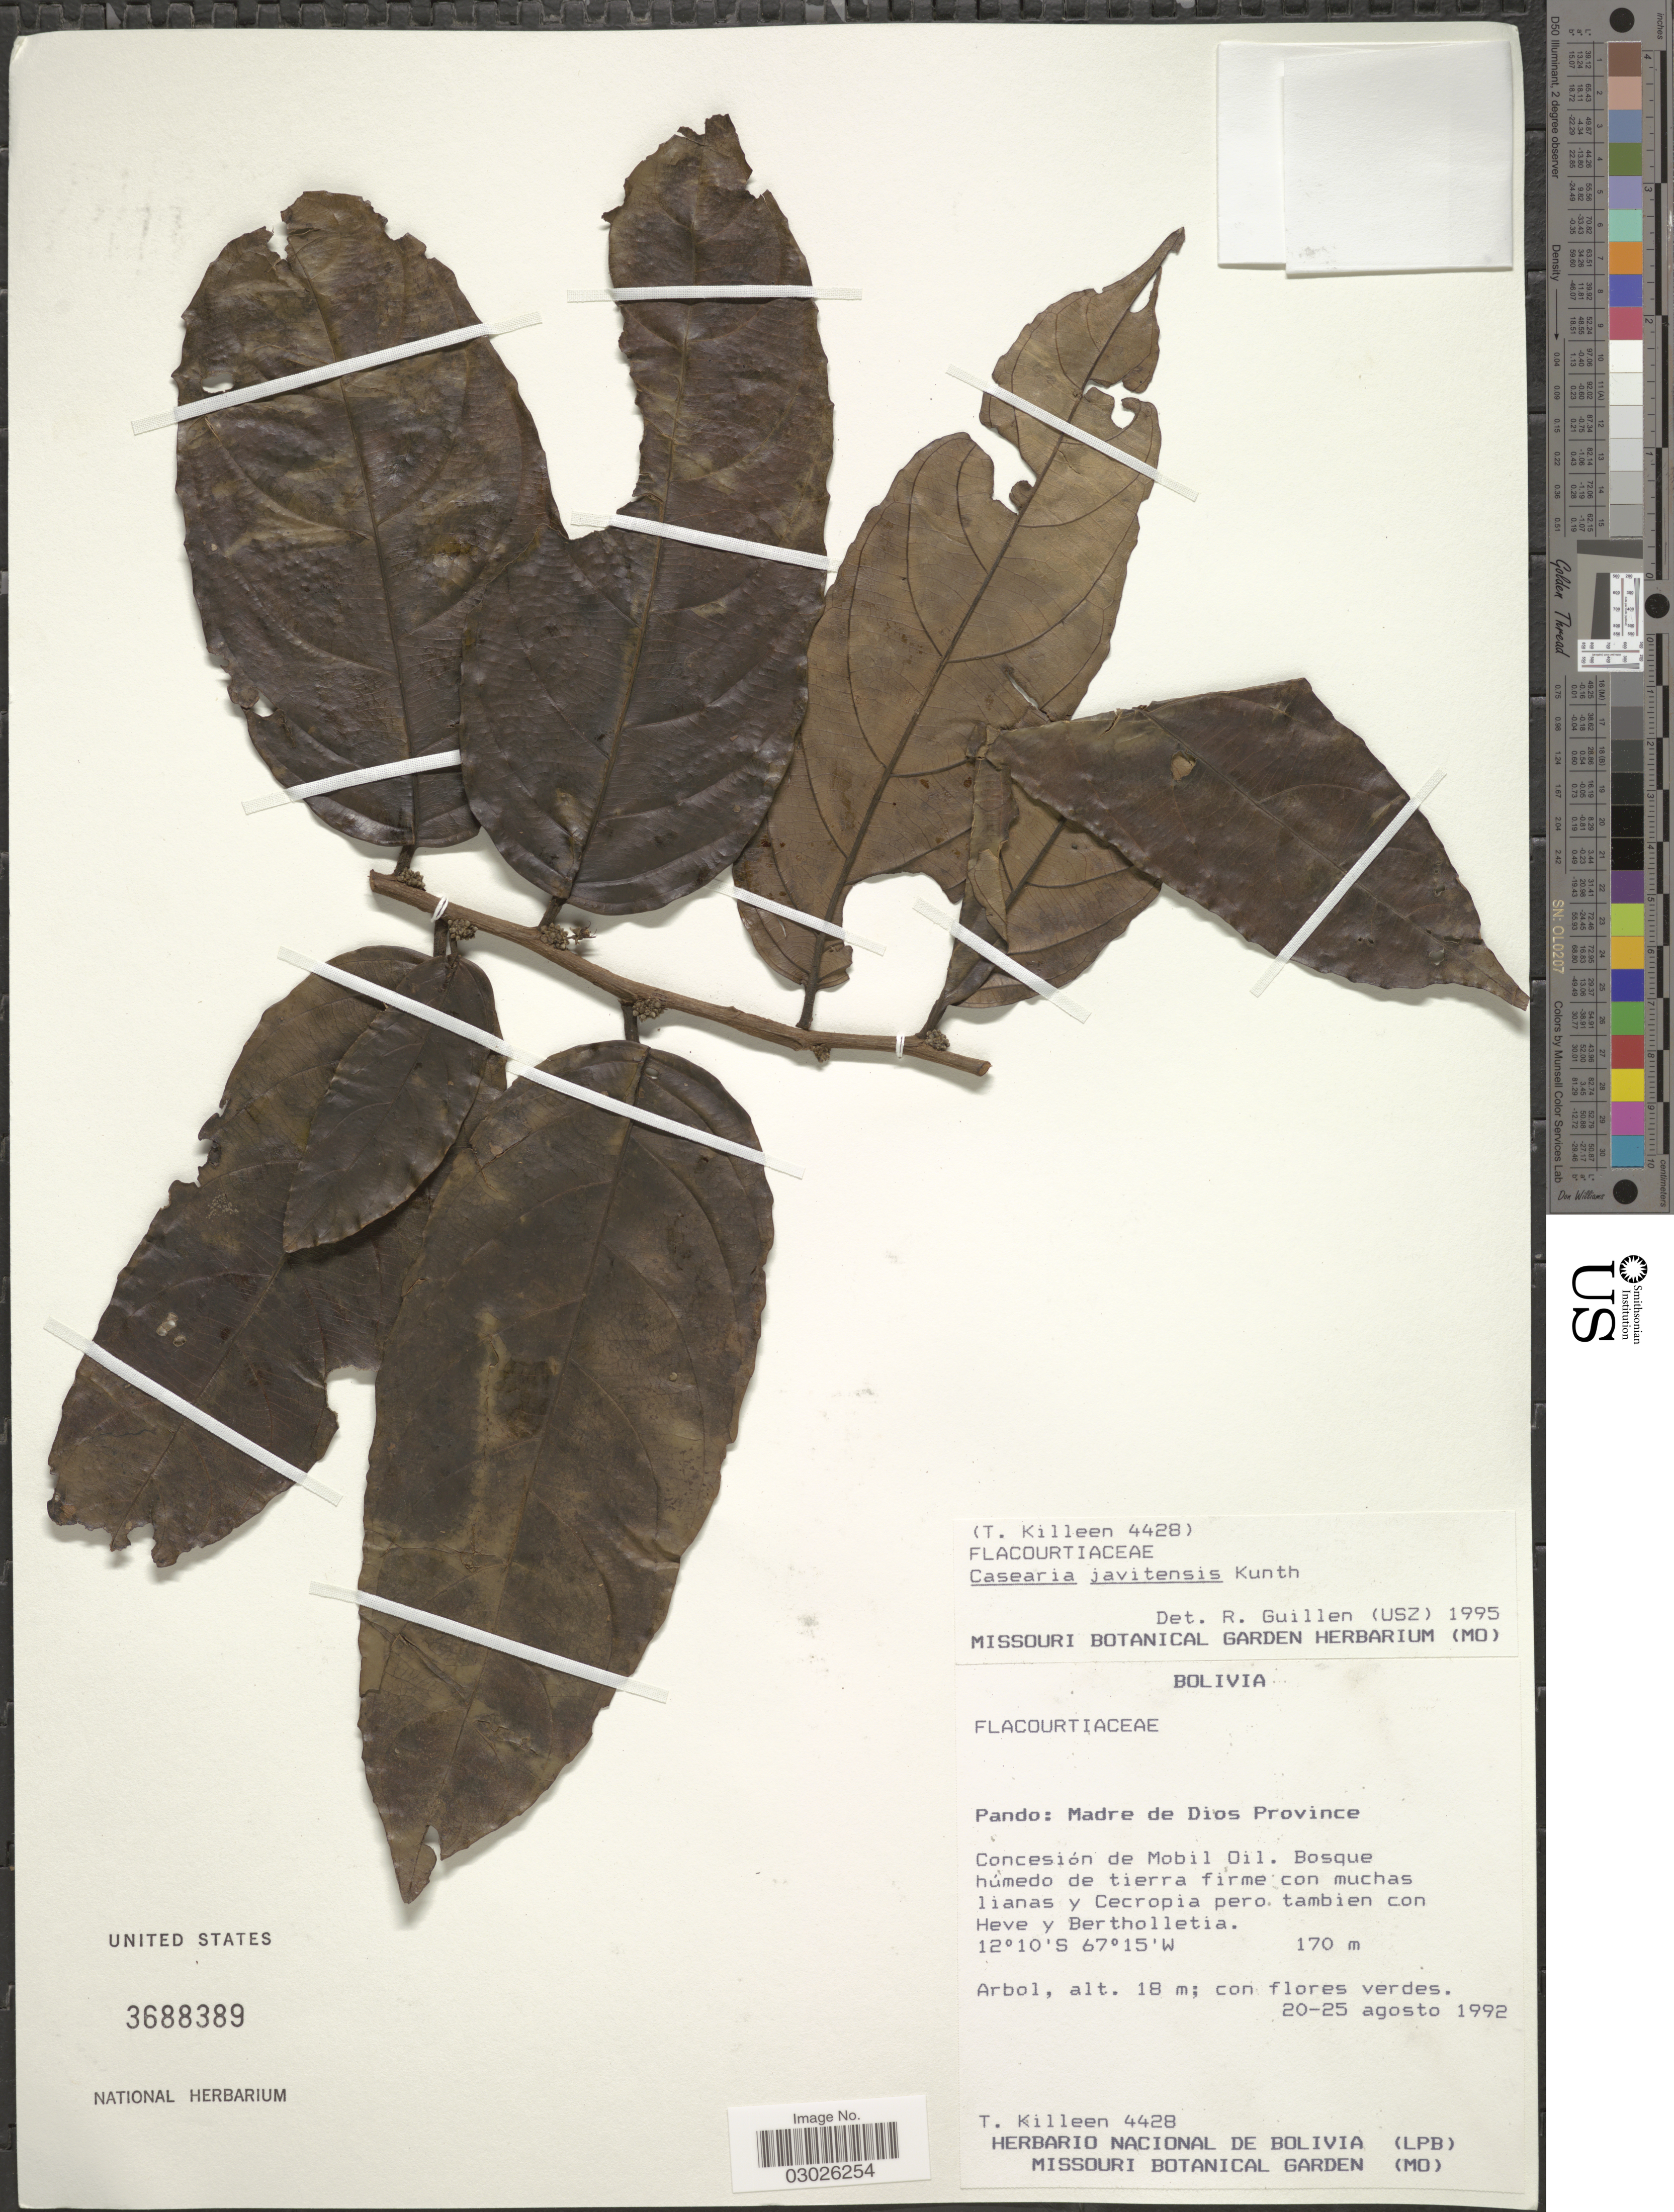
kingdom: Plantae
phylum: Tracheophyta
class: Magnoliopsida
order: Malpighiales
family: Salicaceae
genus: Piparea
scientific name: Piparea multiflora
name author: C.F. Gaertn.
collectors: T. J. Killeen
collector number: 4428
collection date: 1992-08-20/1992-08-25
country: Bolivia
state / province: Pando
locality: Pando: Madre de Dios Province, Concesión de Mobil Oil.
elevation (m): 170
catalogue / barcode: US 3688389